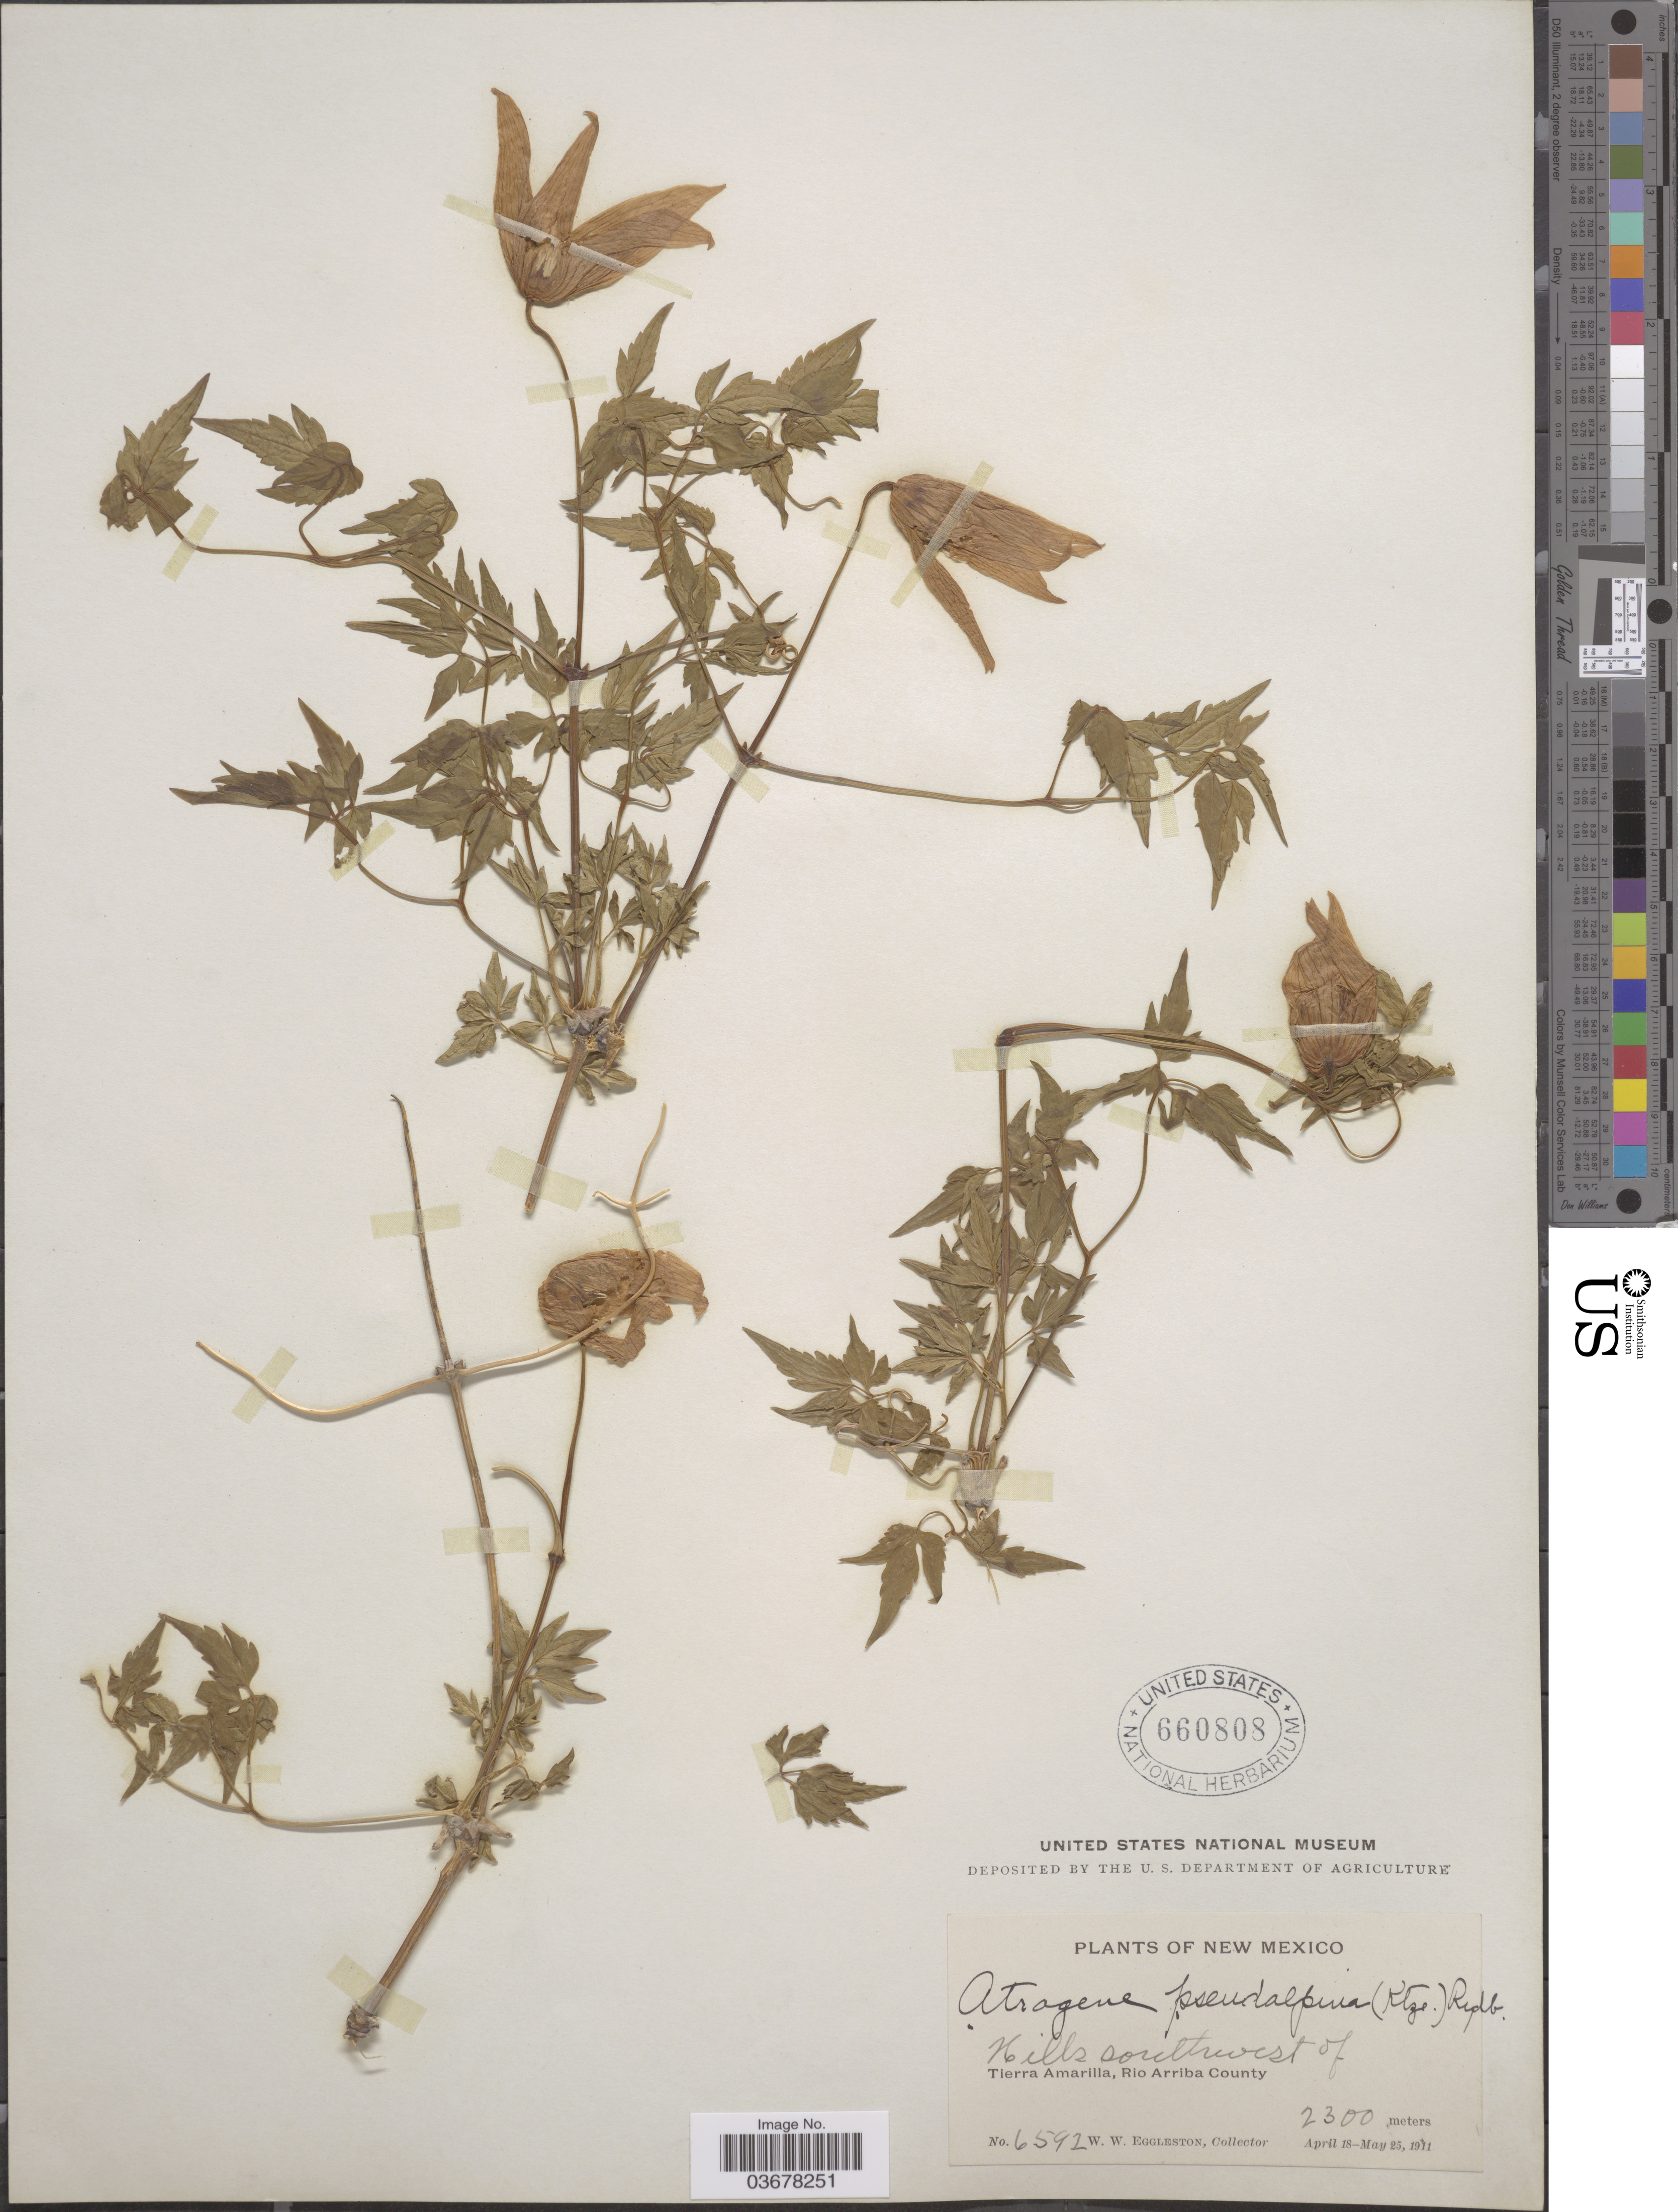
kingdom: Plantae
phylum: Tracheophyta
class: Magnoliopsida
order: Ranunculales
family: Ranunculaceae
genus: Clematis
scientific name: Clematis columbiana var. columbiana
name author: (Nutt.) Torr. & A. Gray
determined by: Strong, M. T., (US), Smithsonian Institution - National Museum of Natural History (UNITED STATES)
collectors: W. W. Eggleston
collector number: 6592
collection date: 1911-04-18/1911-05-25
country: United States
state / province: New Mexico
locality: Hills southwest of Tierra Amarilla, Rio Arriba County.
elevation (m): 2300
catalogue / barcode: US 660808